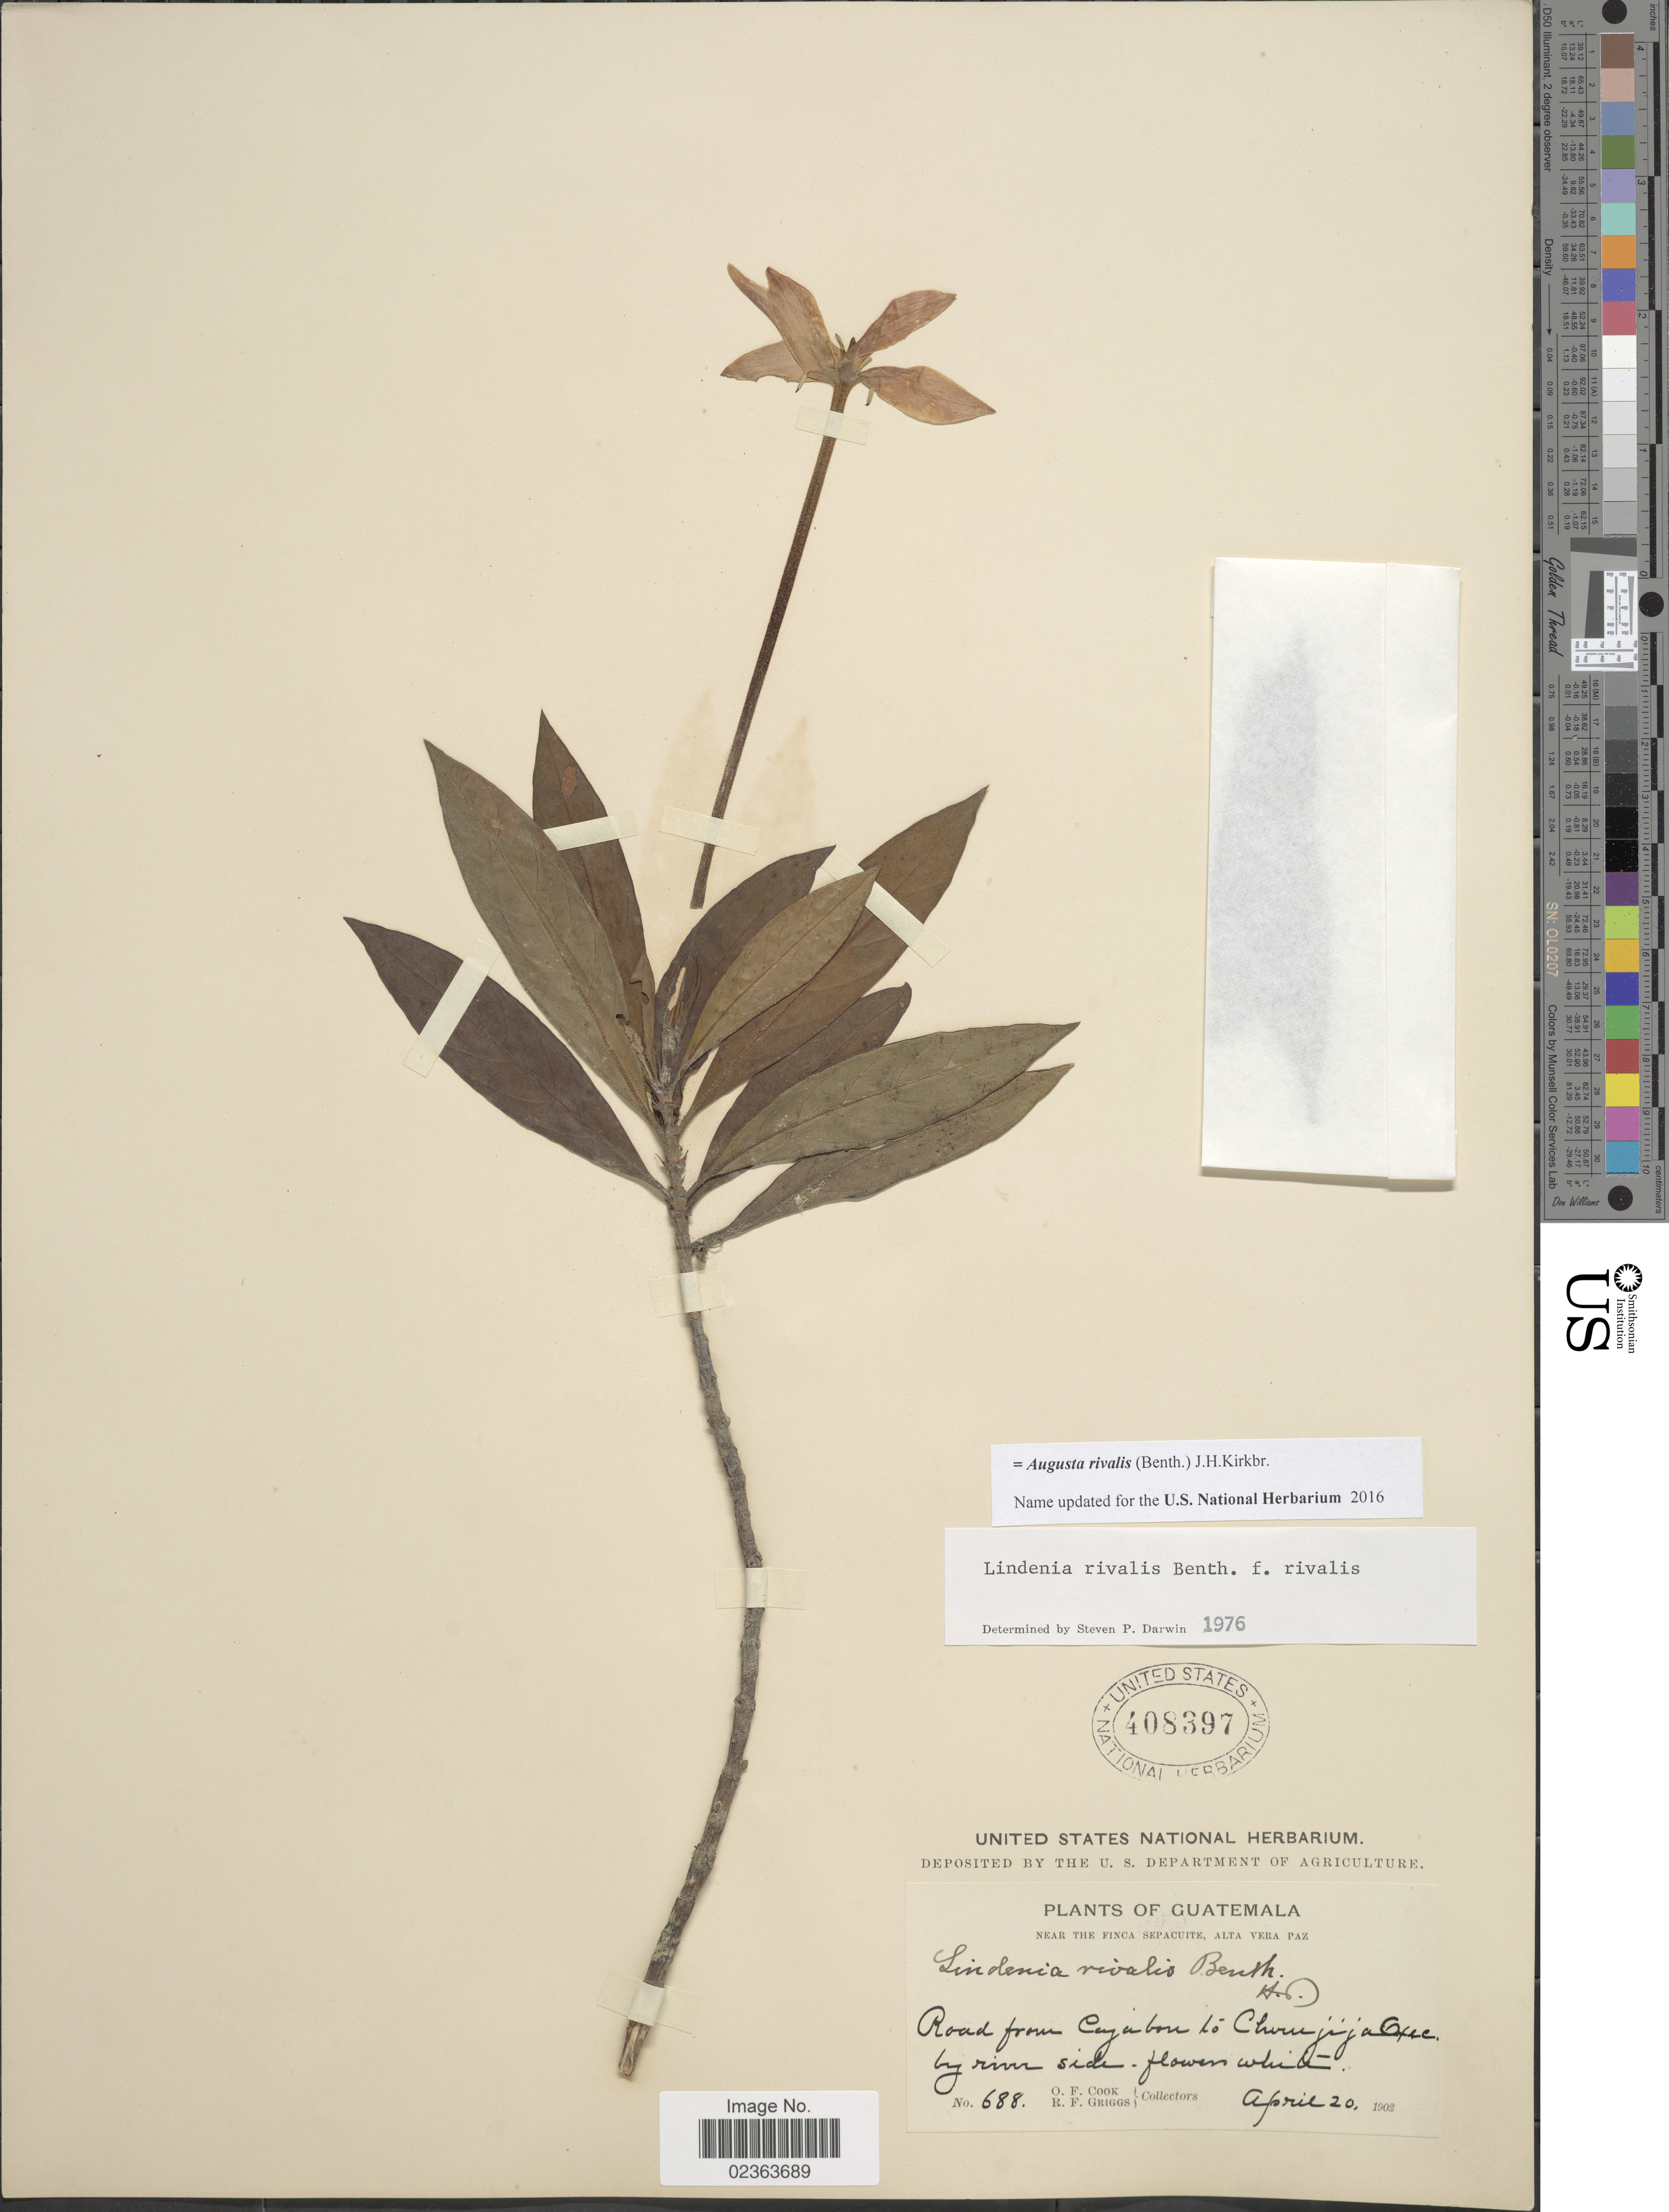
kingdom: Plantae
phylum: Tracheophyta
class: Magnoliopsida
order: Gentianales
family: Rubiaceae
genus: Augusta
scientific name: Augusta rivalis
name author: (Benth.) J.H. Kirkbr.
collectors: O. F. Cook & R. F. Griggs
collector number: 688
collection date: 1902-04-20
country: Guatemala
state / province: Alta Verapaz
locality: Near The Finca Sepacuite, Road from Cajabon to Cherujija Oxec by river side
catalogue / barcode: US 408397